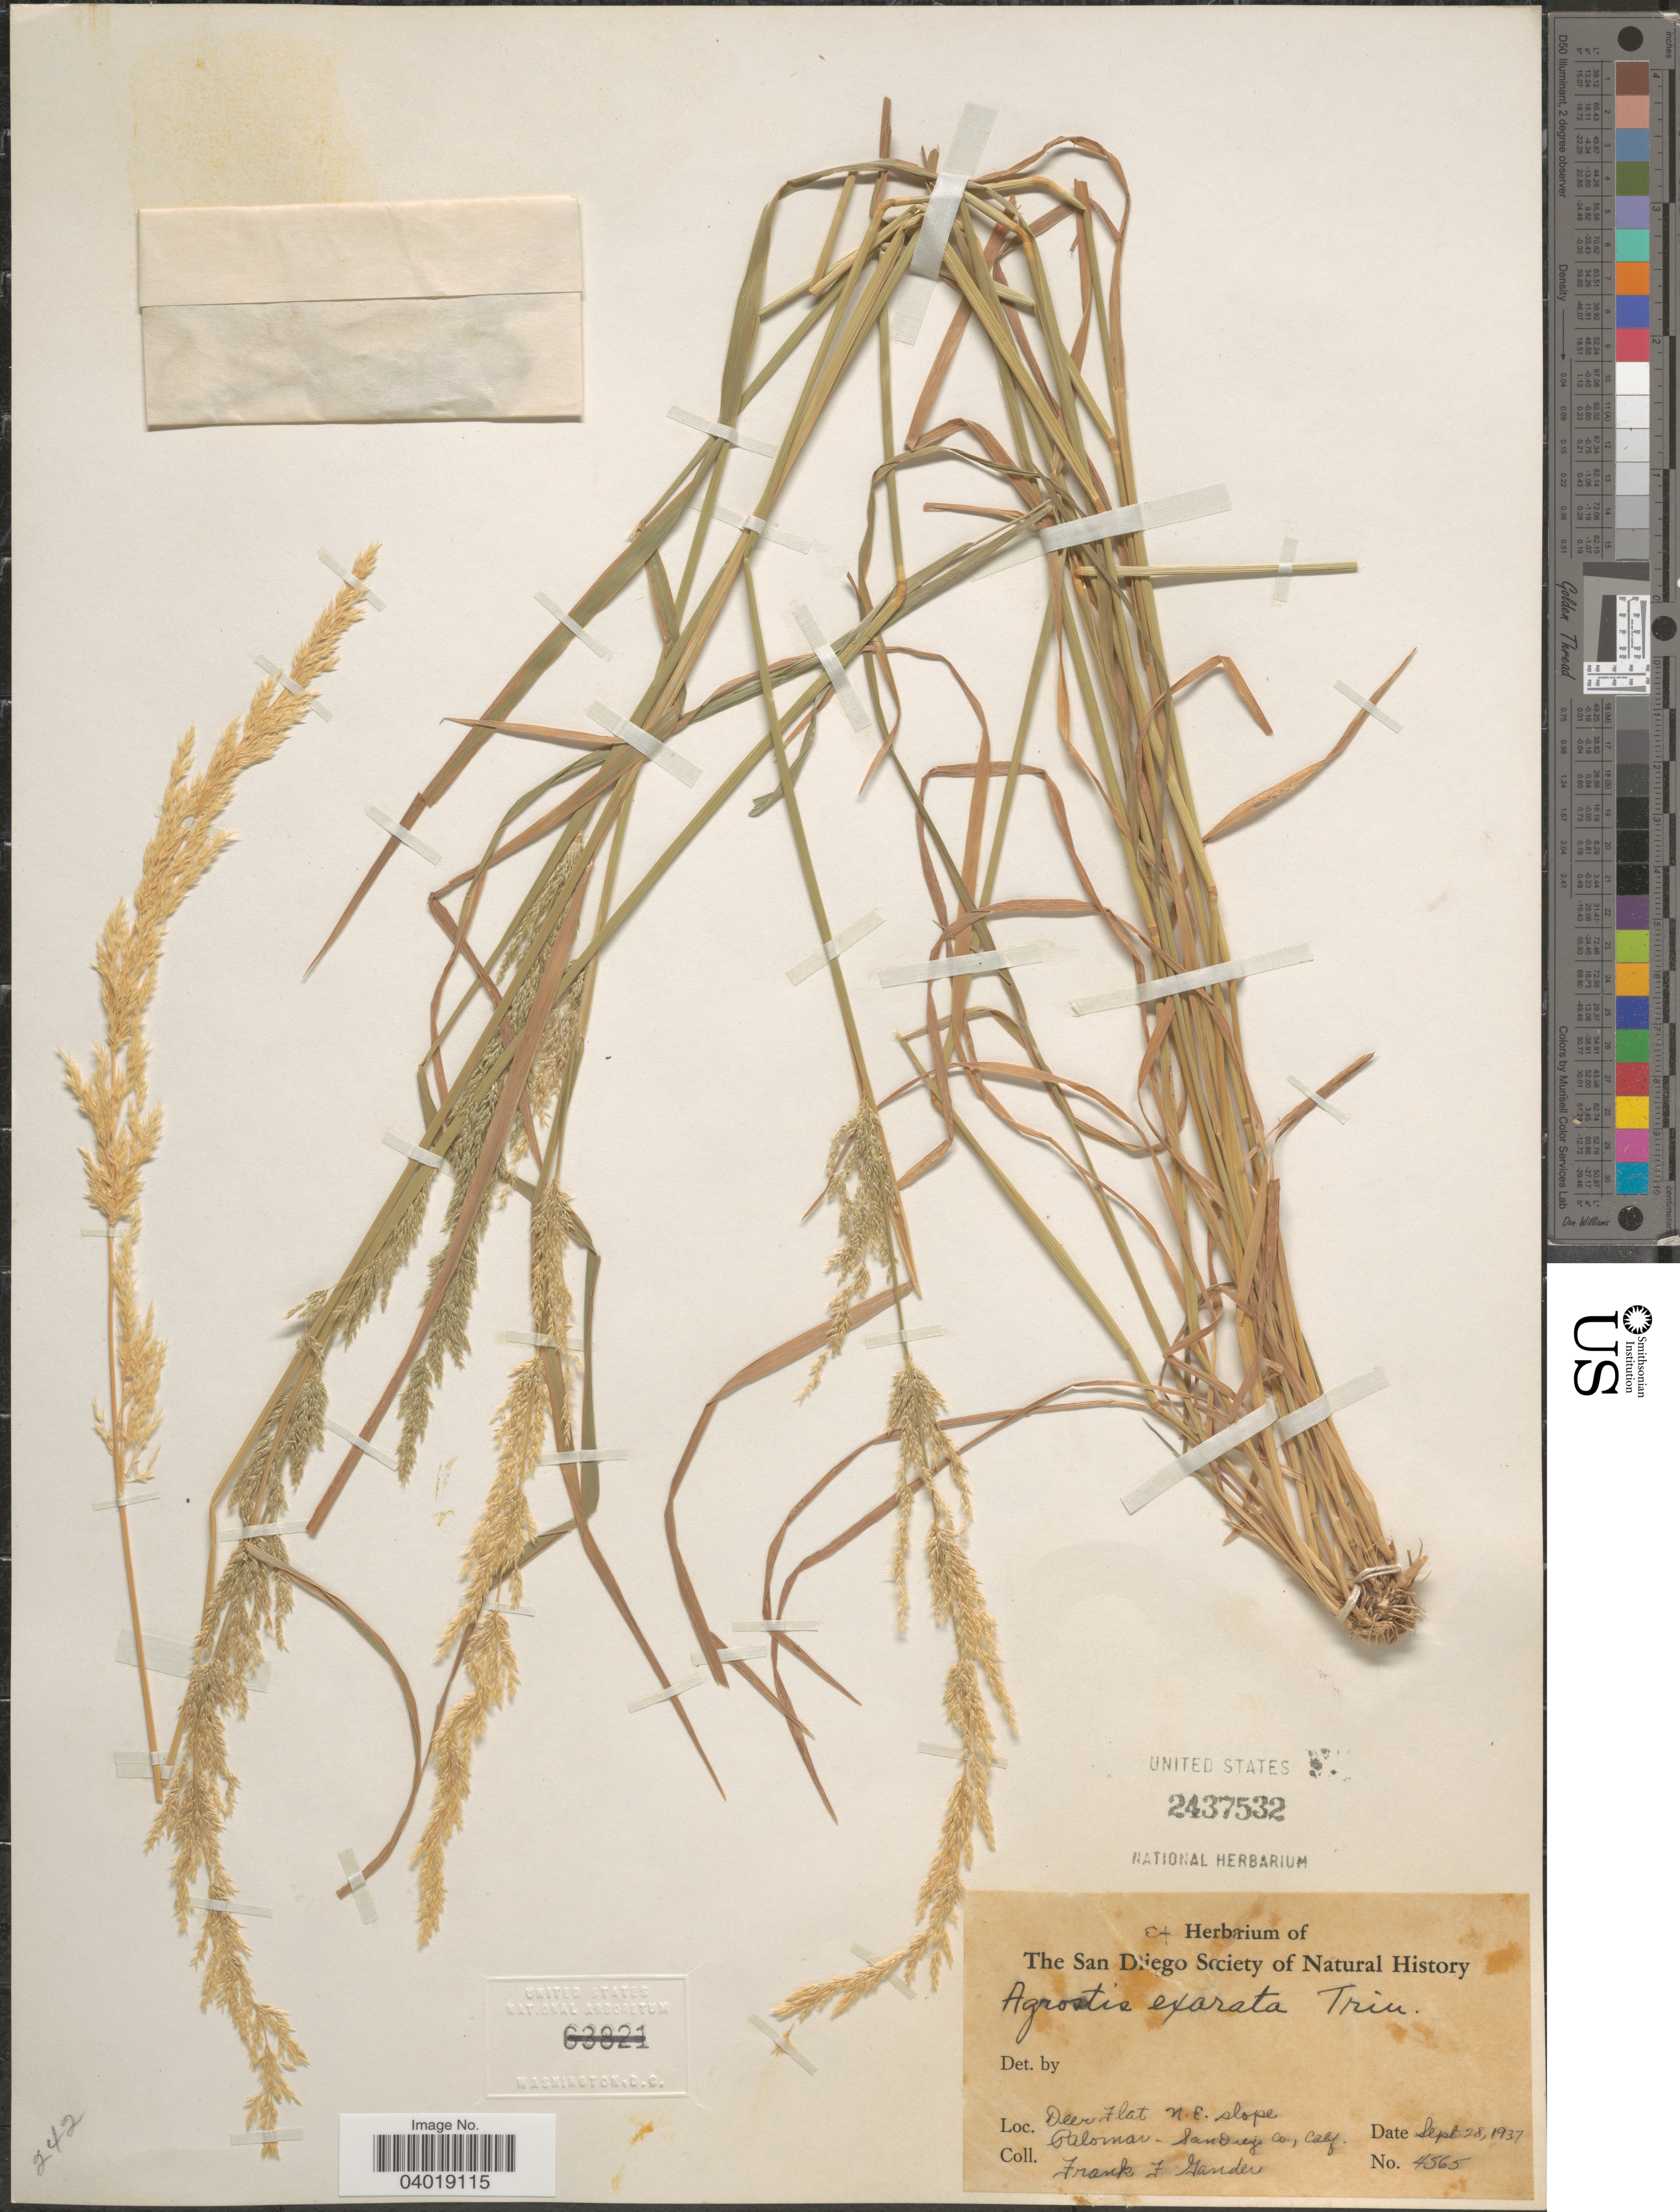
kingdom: Plantae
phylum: Tracheophyta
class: Liliopsida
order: Poales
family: Poaceae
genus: Agrostis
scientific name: Agrostis exarata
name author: Trin.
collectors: F. Gander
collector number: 4565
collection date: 1937-09-28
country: United States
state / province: California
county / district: San Diego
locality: Deer Flat N.E. slope Palomar - San Diego Co.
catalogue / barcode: US 2437532